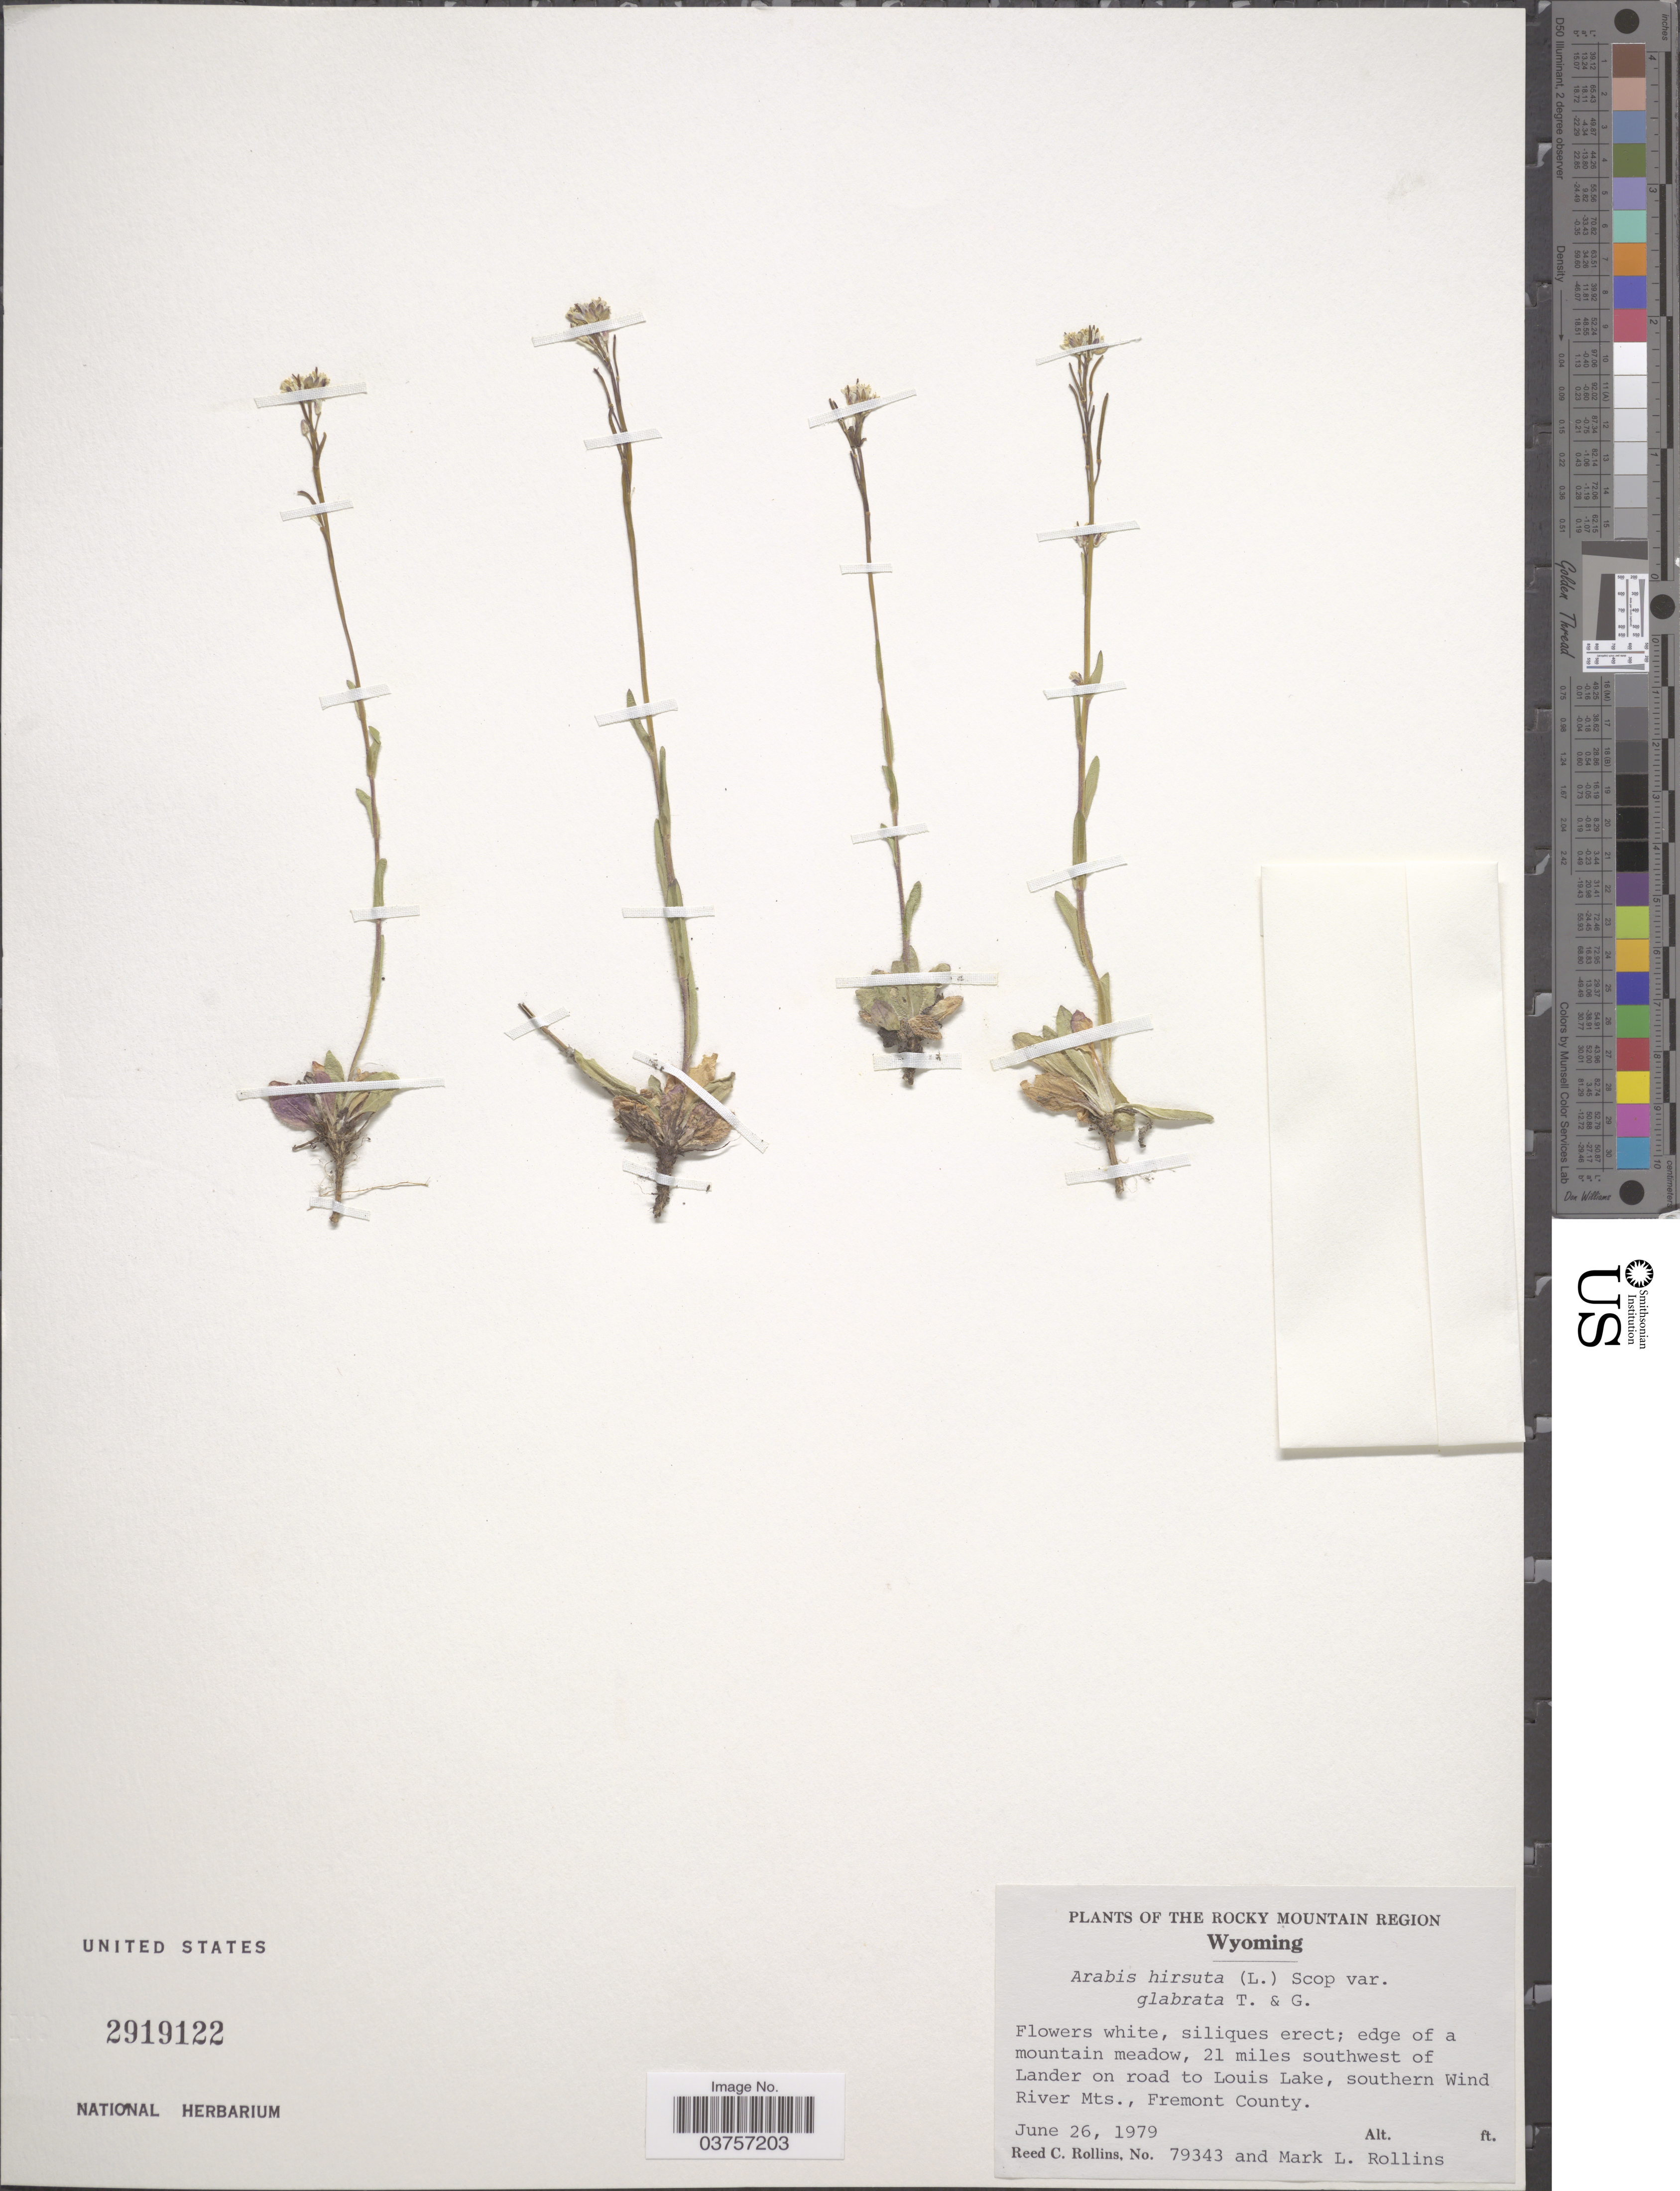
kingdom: Plantae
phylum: Tracheophyta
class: Magnoliopsida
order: Brassicales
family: Brassicaceae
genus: Arabis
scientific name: Arabis hirsuta var. glabrata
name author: Torr. & A. Gray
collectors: R. C. Rollins & M. Rollins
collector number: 79343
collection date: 1979-06-26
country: United States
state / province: Wyoming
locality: The Rocky Mountain Region; 21 miles southwest of Lander on road to Louis Lake, southern Wind River Mts., Fremont County.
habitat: edge of a mountain meadow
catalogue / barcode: US 2919122